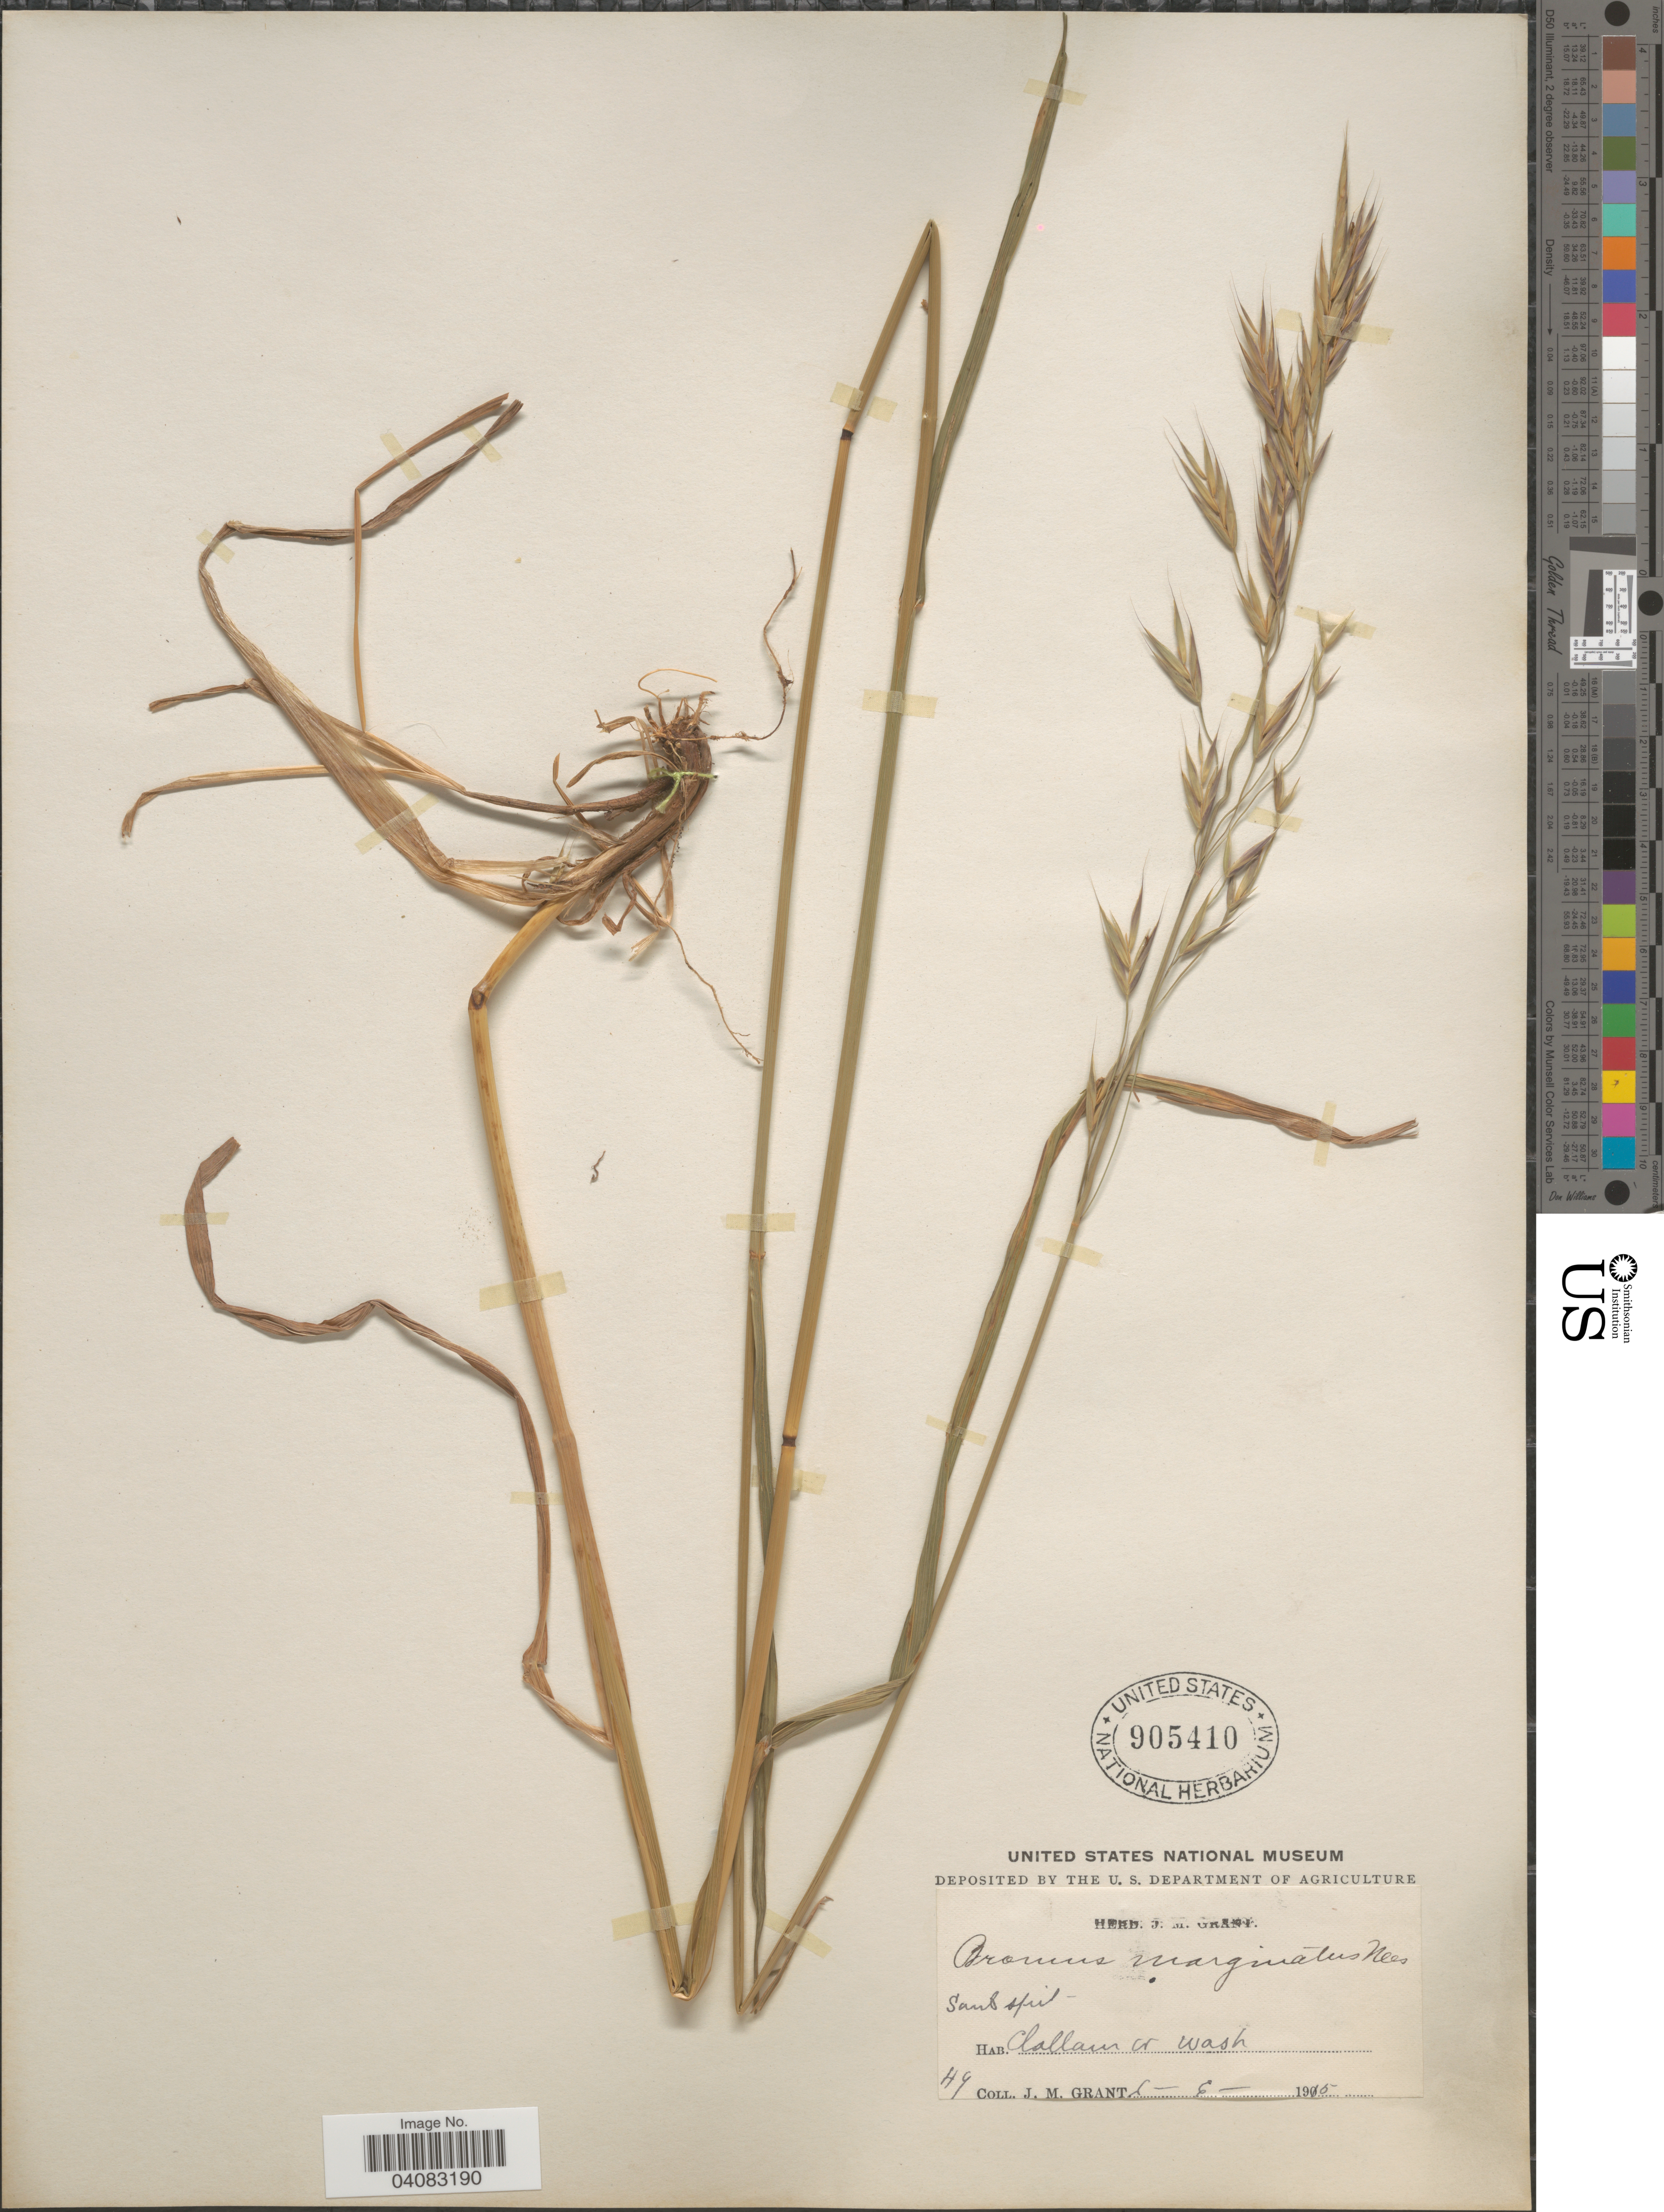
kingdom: Plantae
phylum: Tracheophyta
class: Liliopsida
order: Poales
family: Poaceae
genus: Bromus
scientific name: Bromus marginatus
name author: Nees ex Steud.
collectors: J. M. Grant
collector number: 49*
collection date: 1915-06-06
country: United States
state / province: Washington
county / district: Clallam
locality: Clallam Co.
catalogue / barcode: US 905410